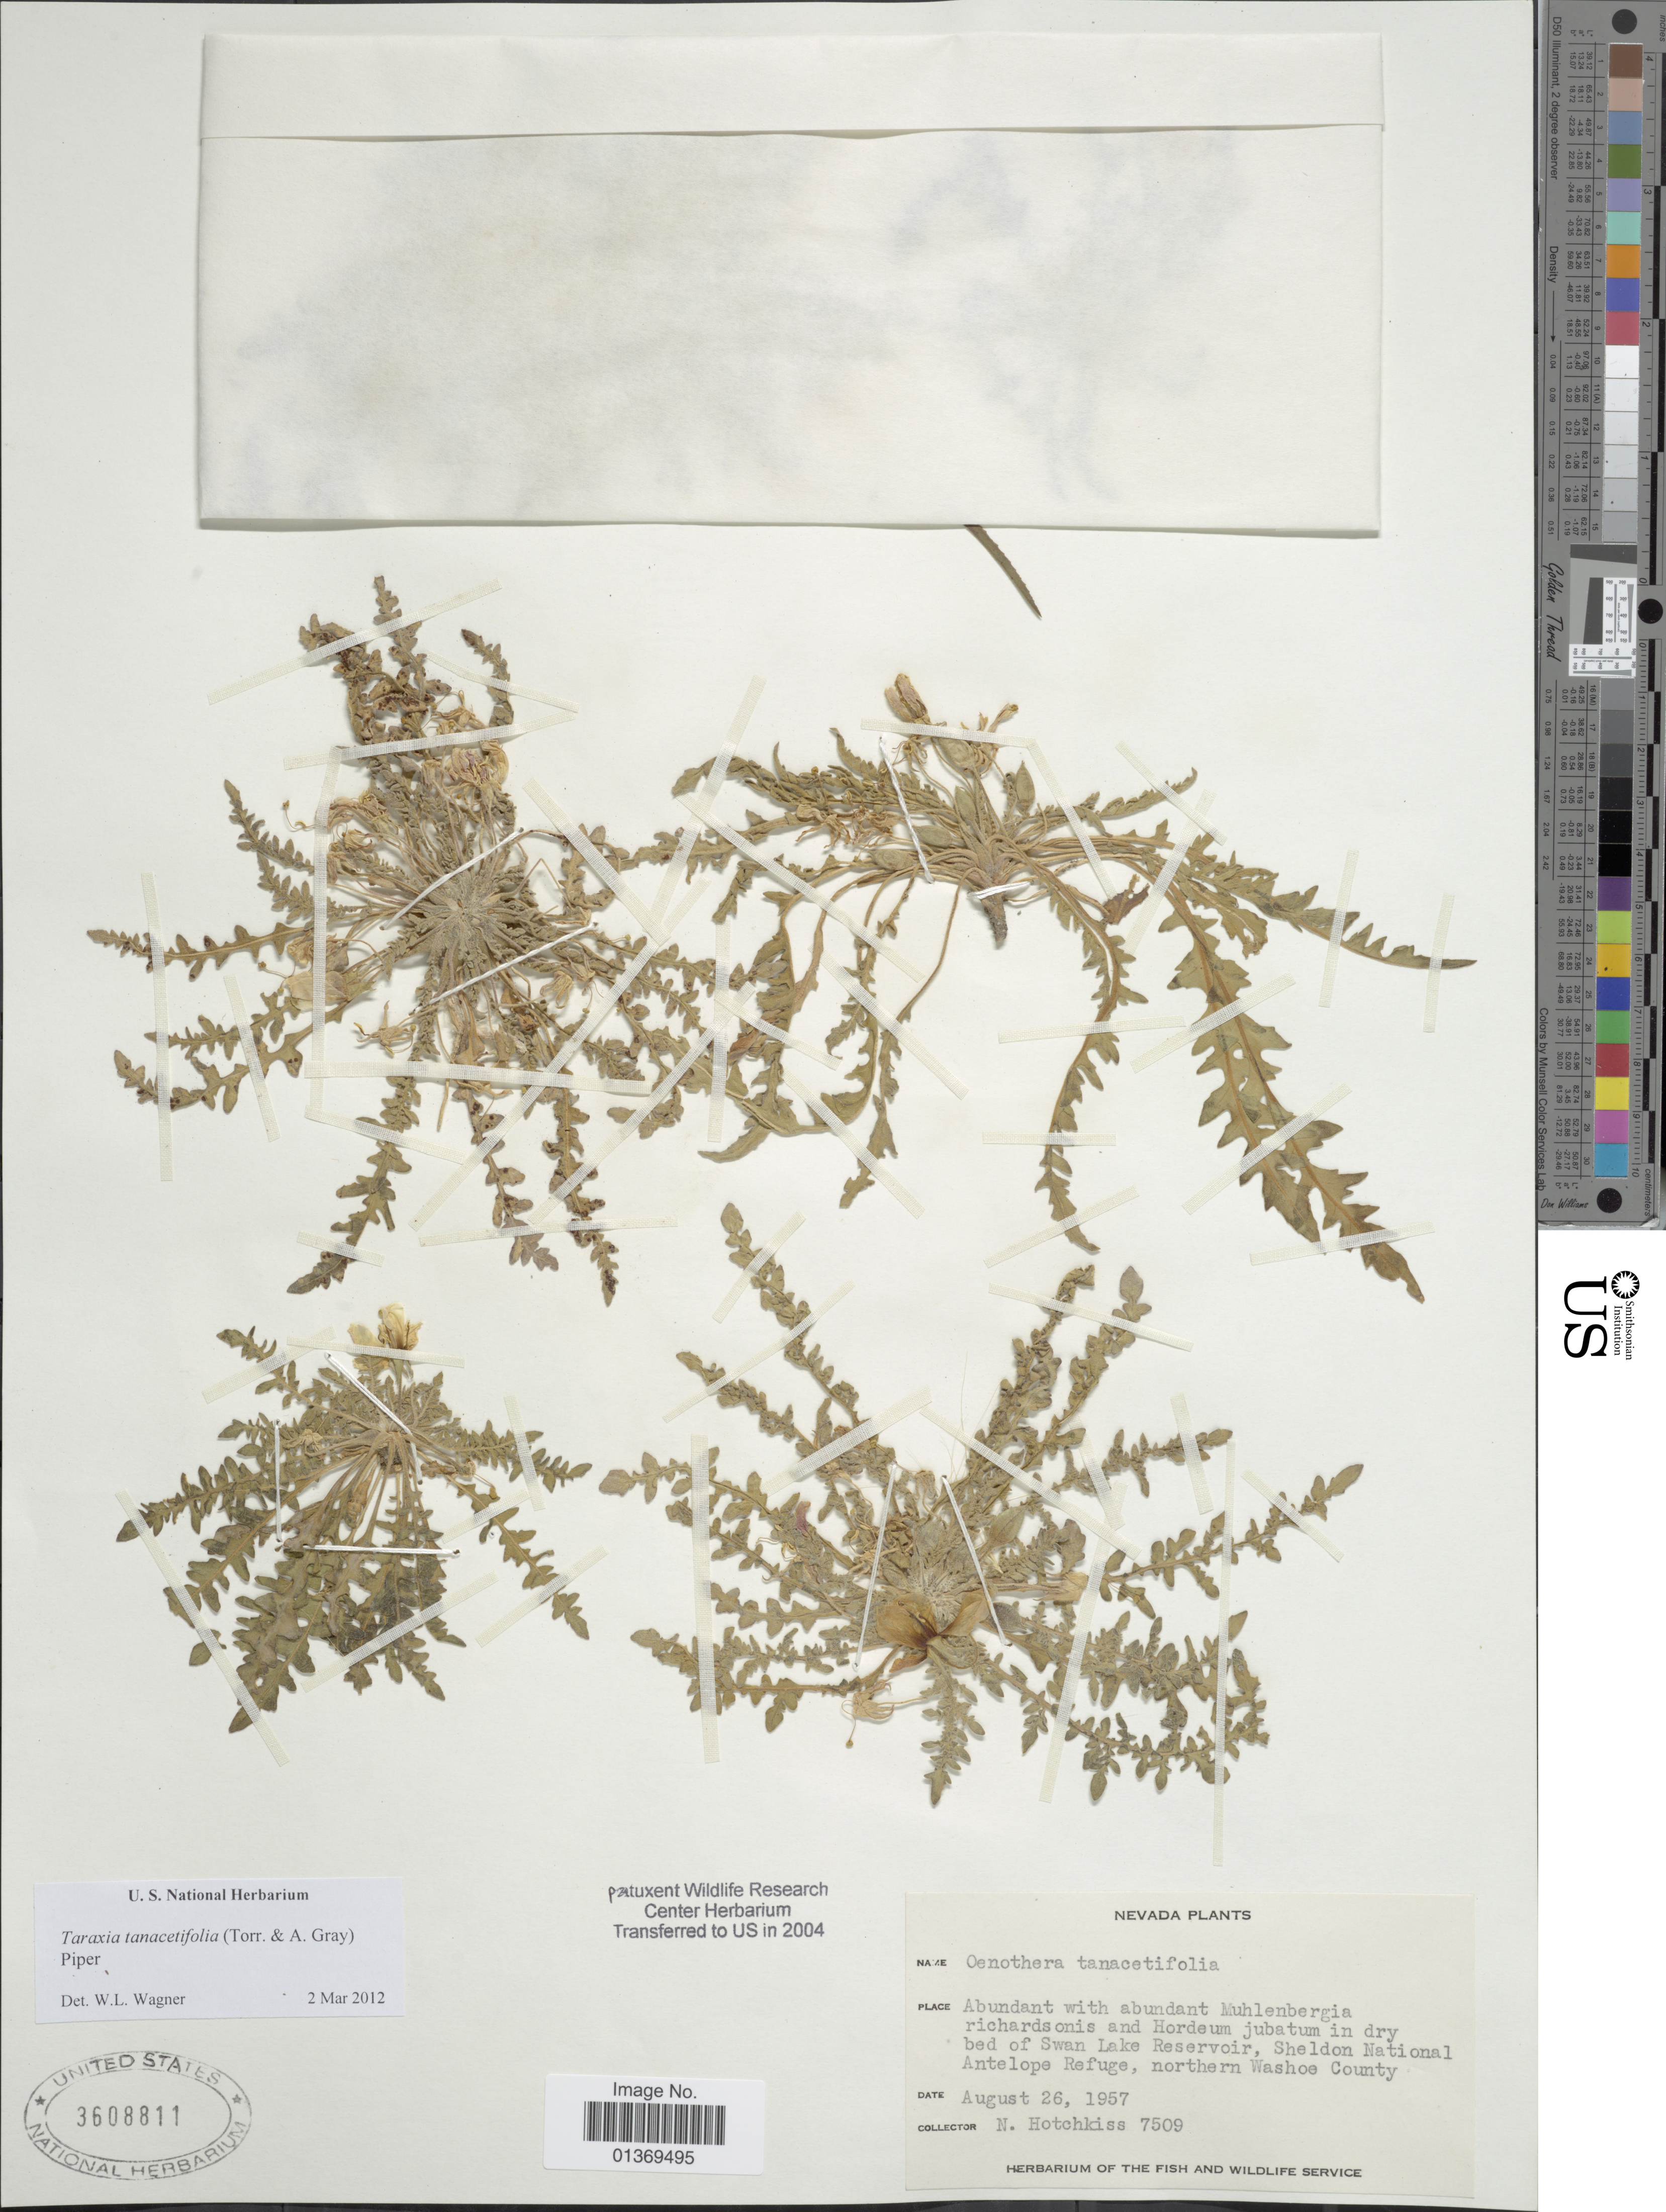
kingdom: Plantae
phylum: Tracheophyta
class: Magnoliopsida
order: Myrtales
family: Onagraceae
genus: Taraxia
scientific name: Taraxia tanacetifolia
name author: (Torr. & A. Gray) Piper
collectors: N. Hotchkiss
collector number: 7509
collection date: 1957-08-26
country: United States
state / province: Nevada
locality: Dry bed of Swan Lake Reservoir, Sheldon National Antelope Refuge, northern Washoe County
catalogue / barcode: US 3608811